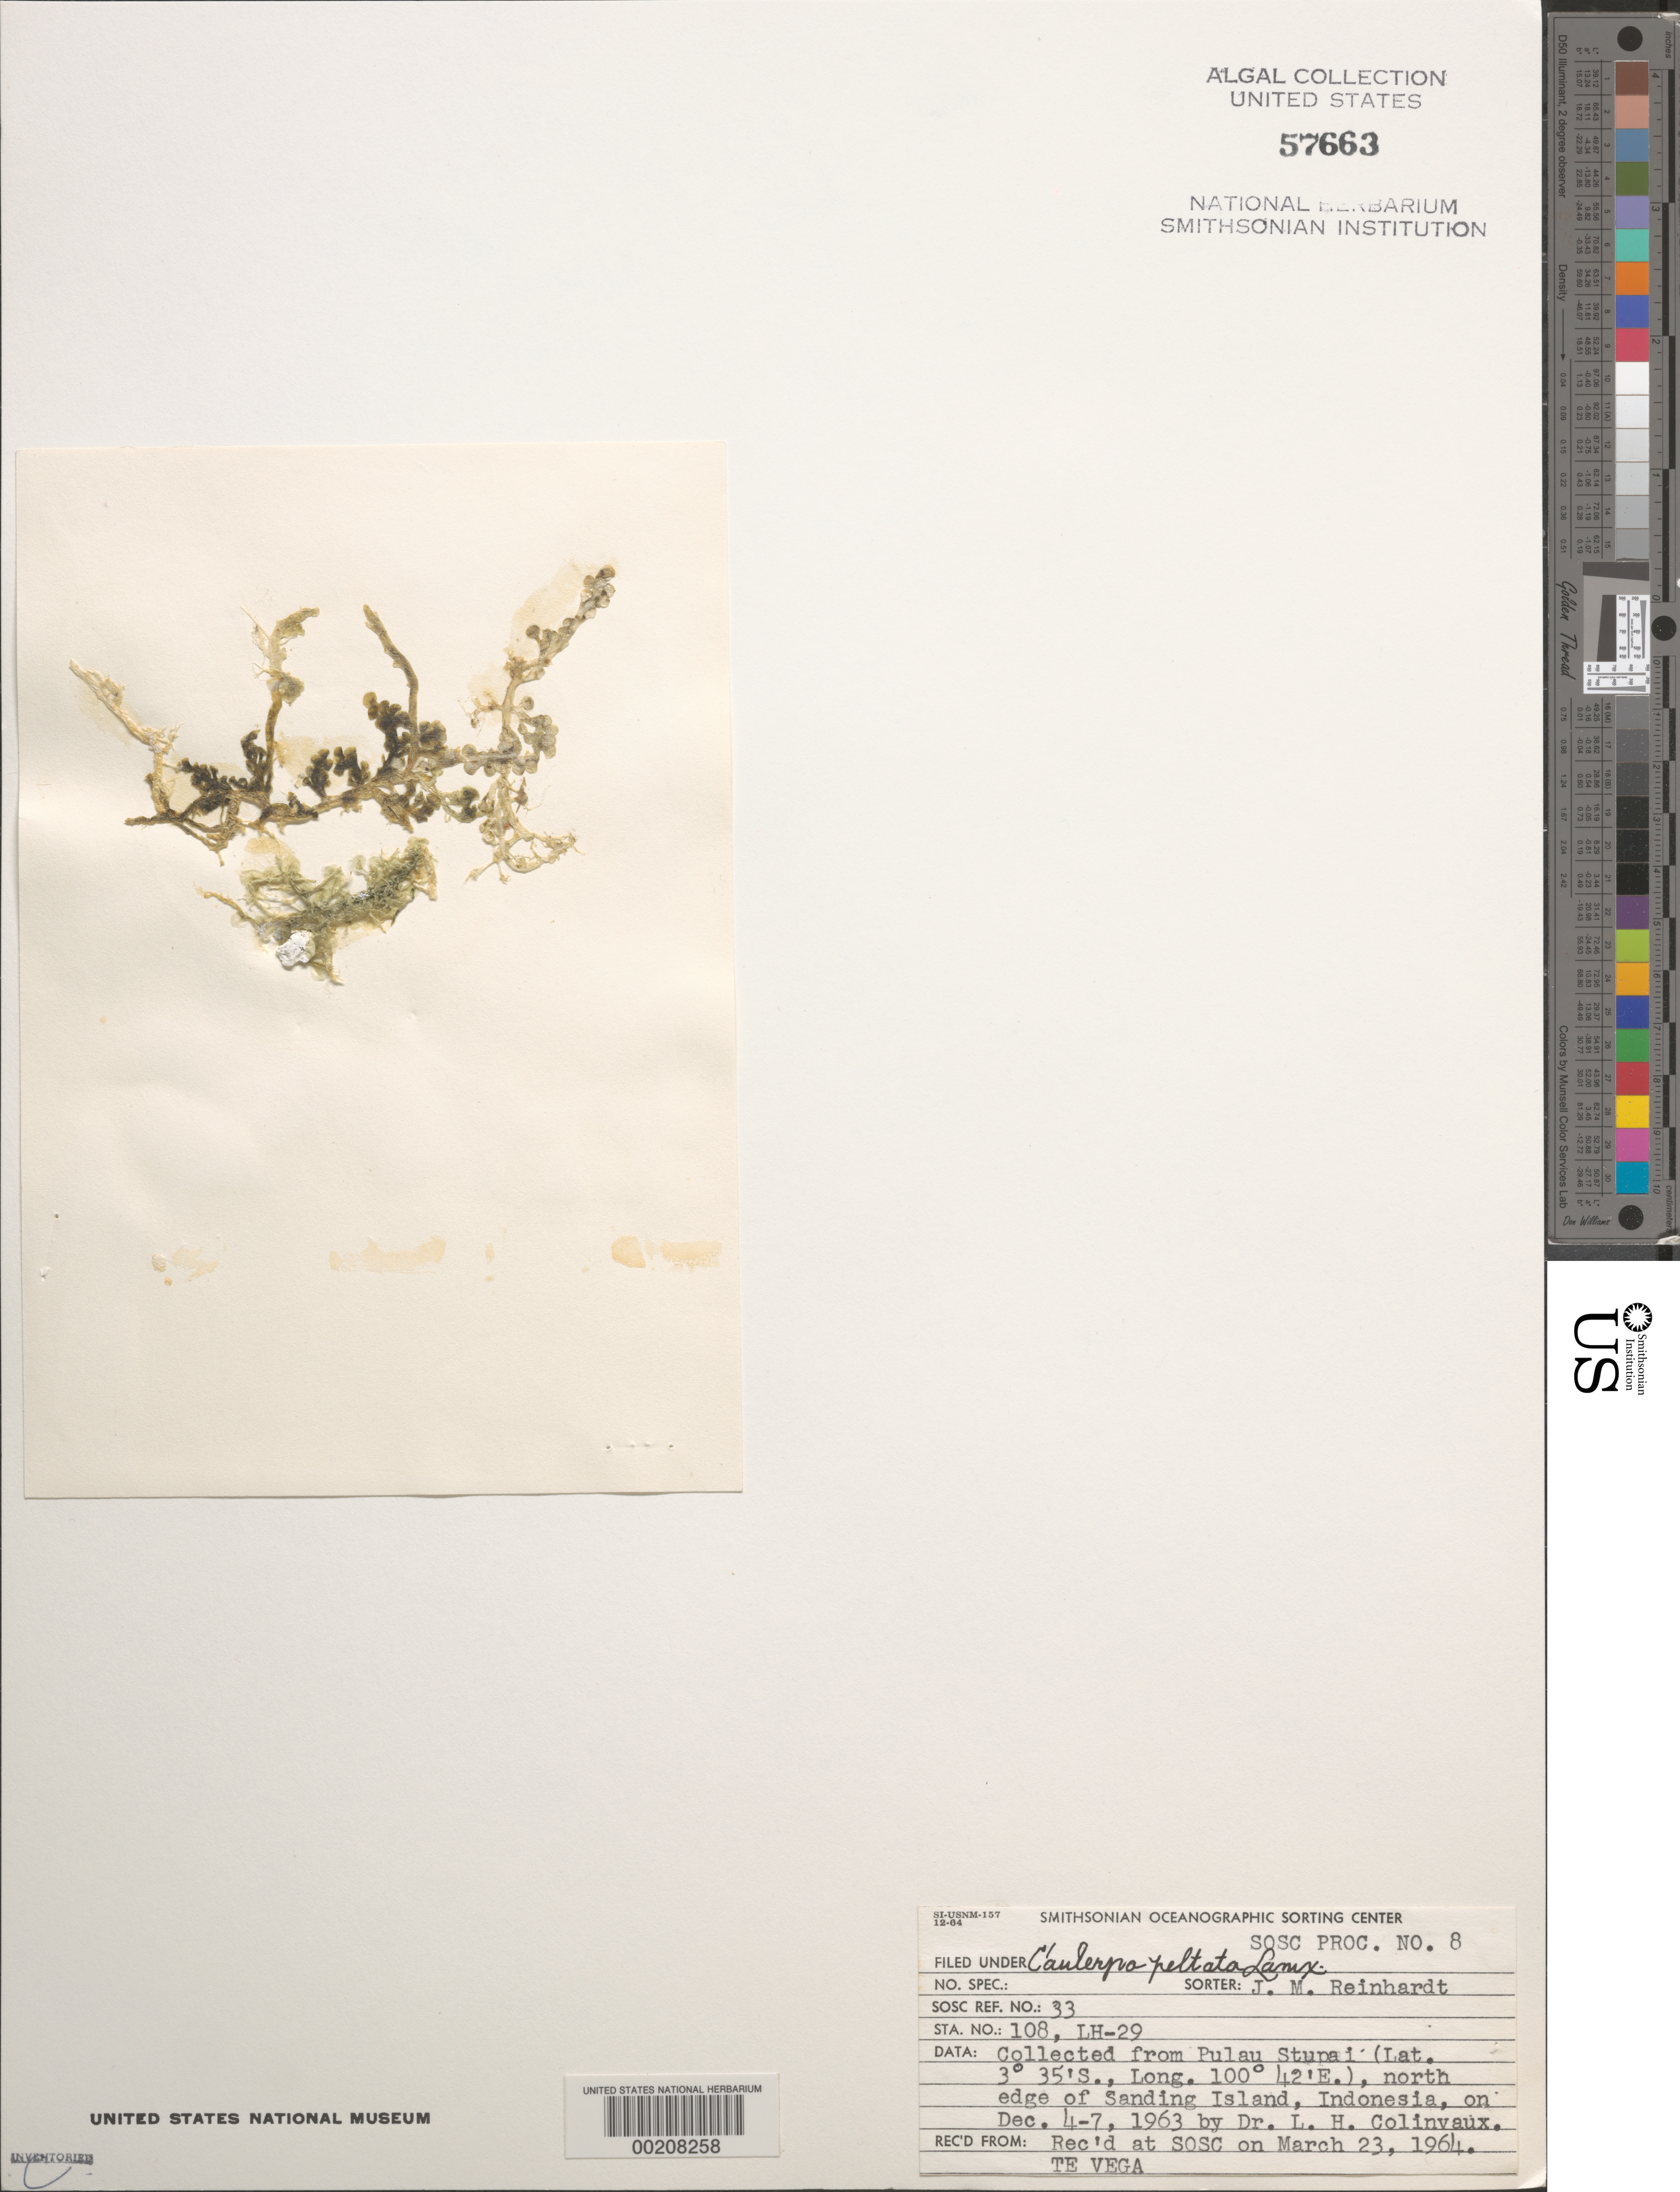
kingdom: Plantae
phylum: Chlorophyta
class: Ulvophyceae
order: Cladophorales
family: Cladophoraceae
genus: Cladophora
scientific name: Cladophora glomerata var. crassior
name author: (C. Agardh) C. Hoek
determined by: Algae name updating Project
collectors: L. Hillis-Colinvaux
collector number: LH-29 & Station 108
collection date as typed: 04 Dec 1963 to 07 Dec 1963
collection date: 1963-12-04/1963-12-07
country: Indonesia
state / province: Sumatra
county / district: Sumatera Barat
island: Pulau Stupai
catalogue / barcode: US 57663